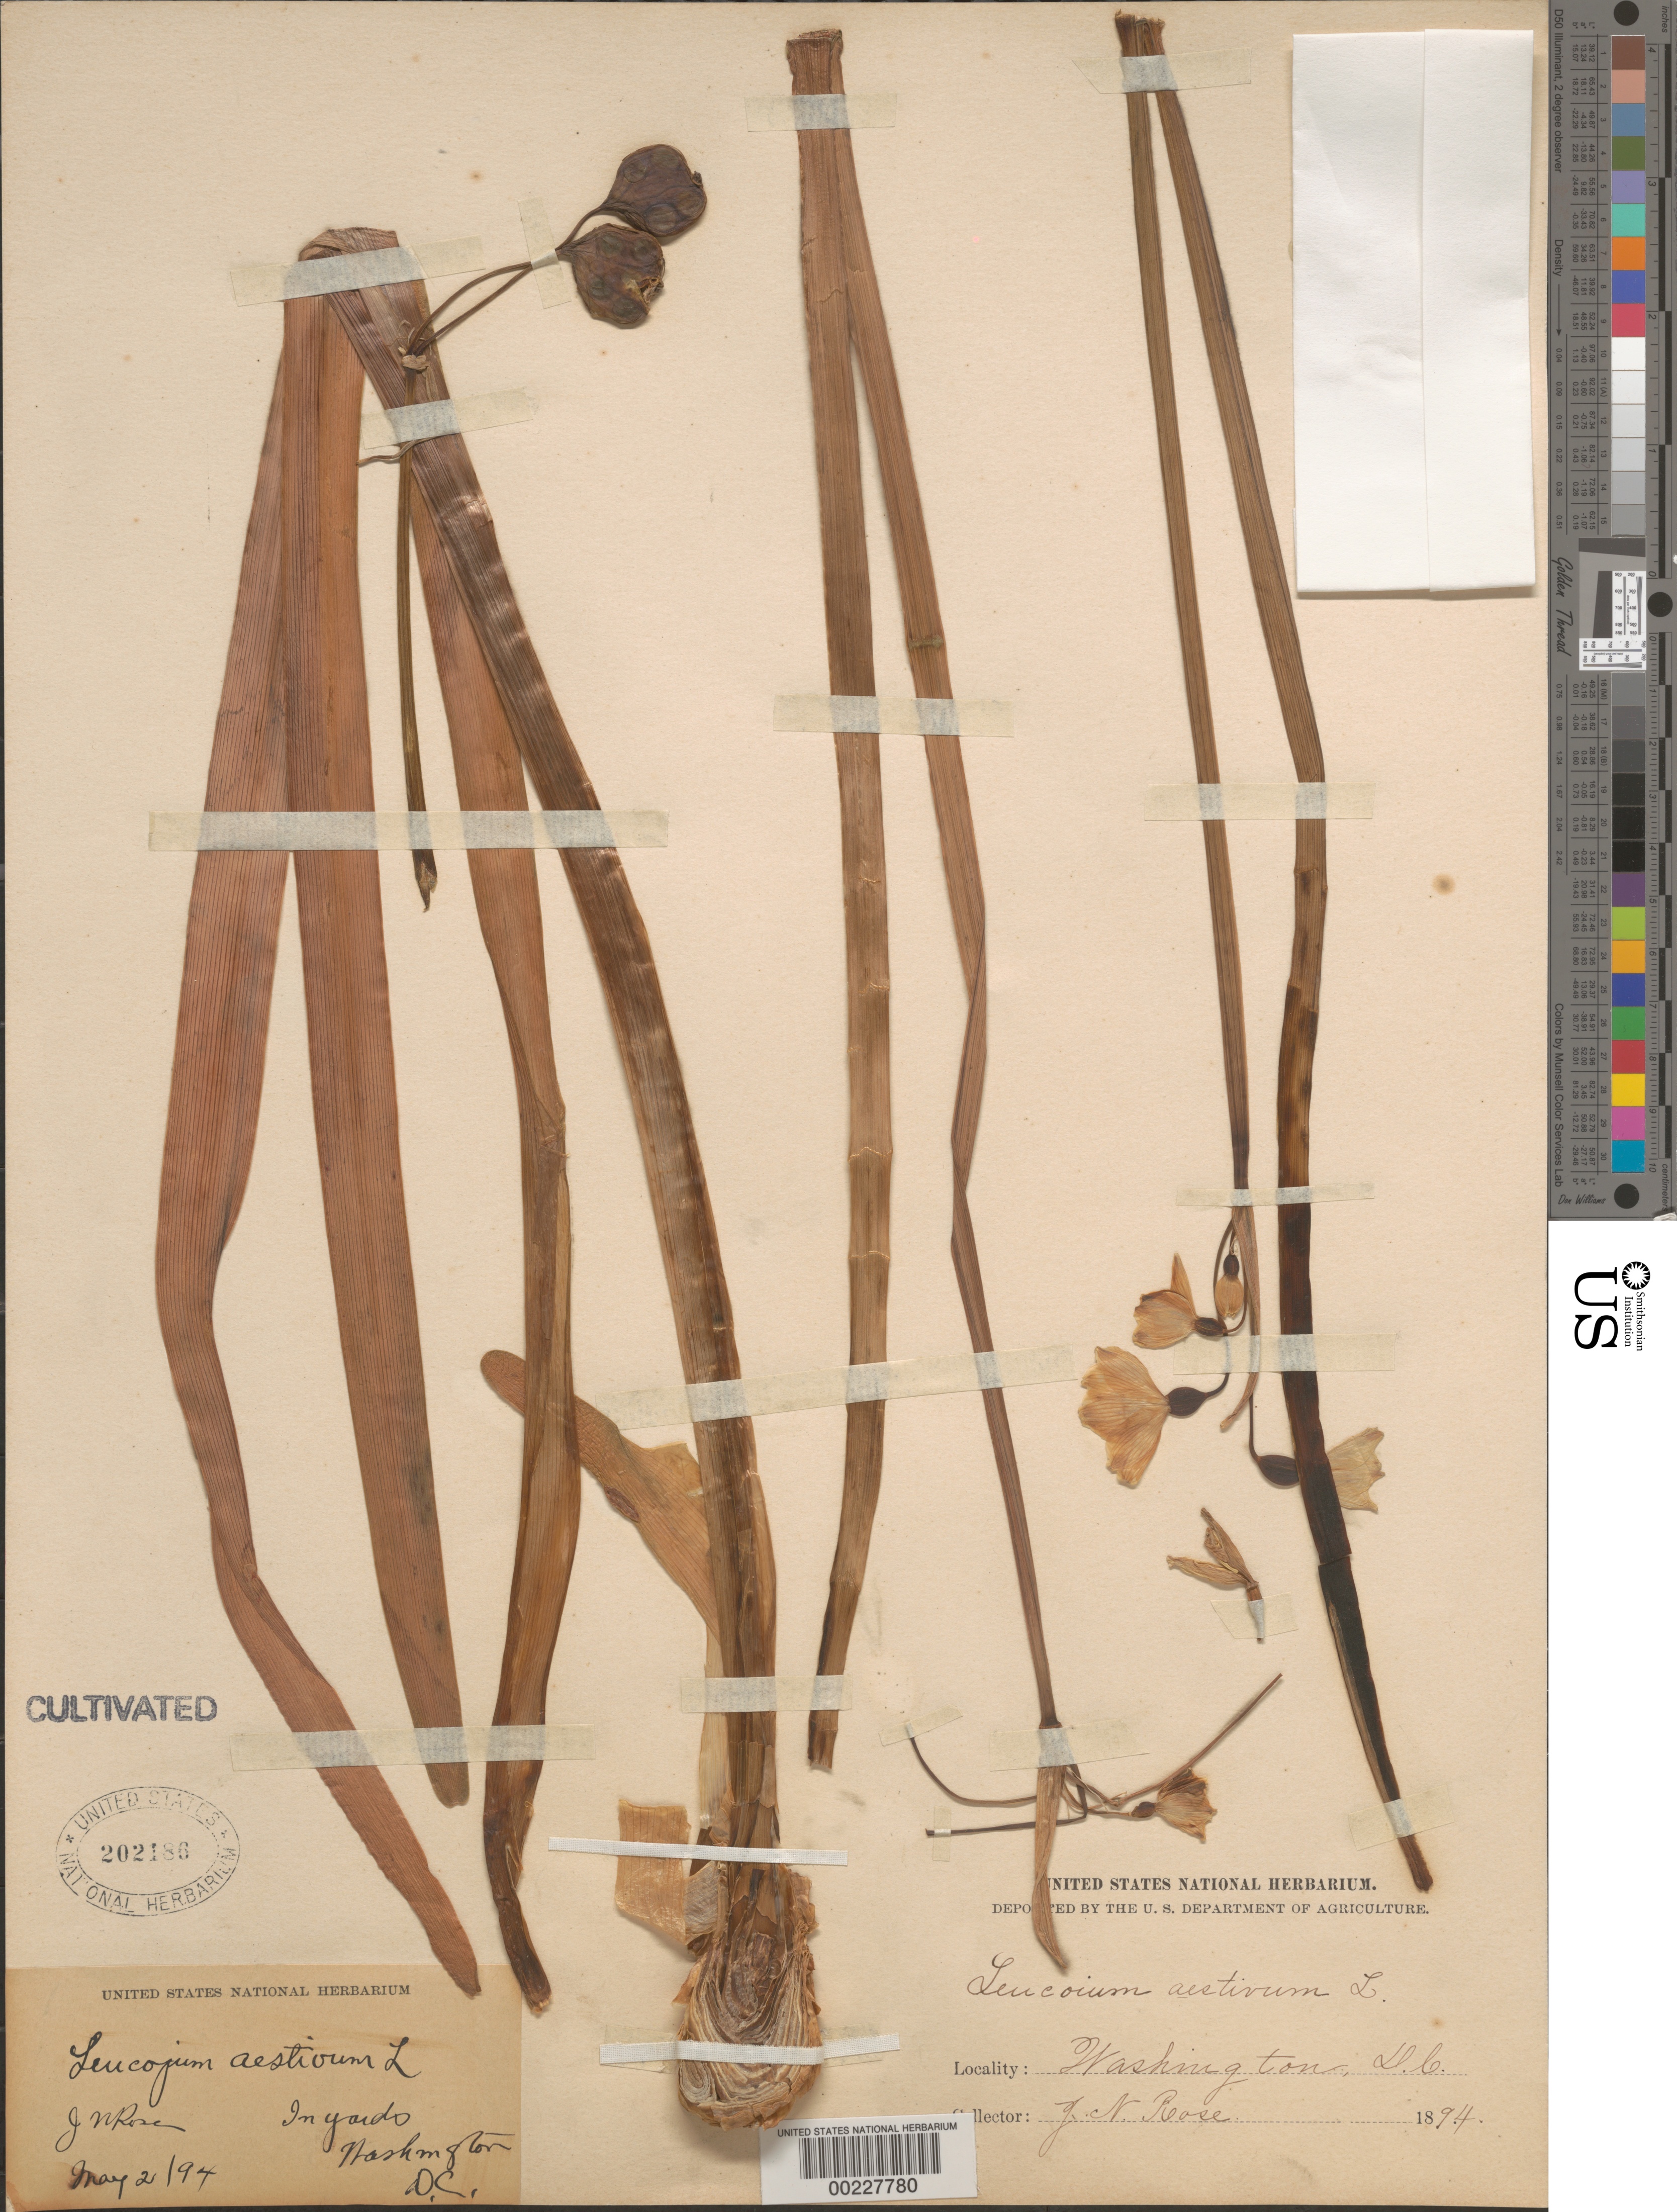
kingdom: Plantae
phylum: Tracheophyta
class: Liliopsida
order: Asparagales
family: Amaryllidaceae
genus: Leucojum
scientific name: Leucojum aestivum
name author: L.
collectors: J. N. Rose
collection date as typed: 02 May 1894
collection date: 1894-05-02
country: United States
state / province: District of Columbia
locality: In yards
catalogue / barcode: US 202186